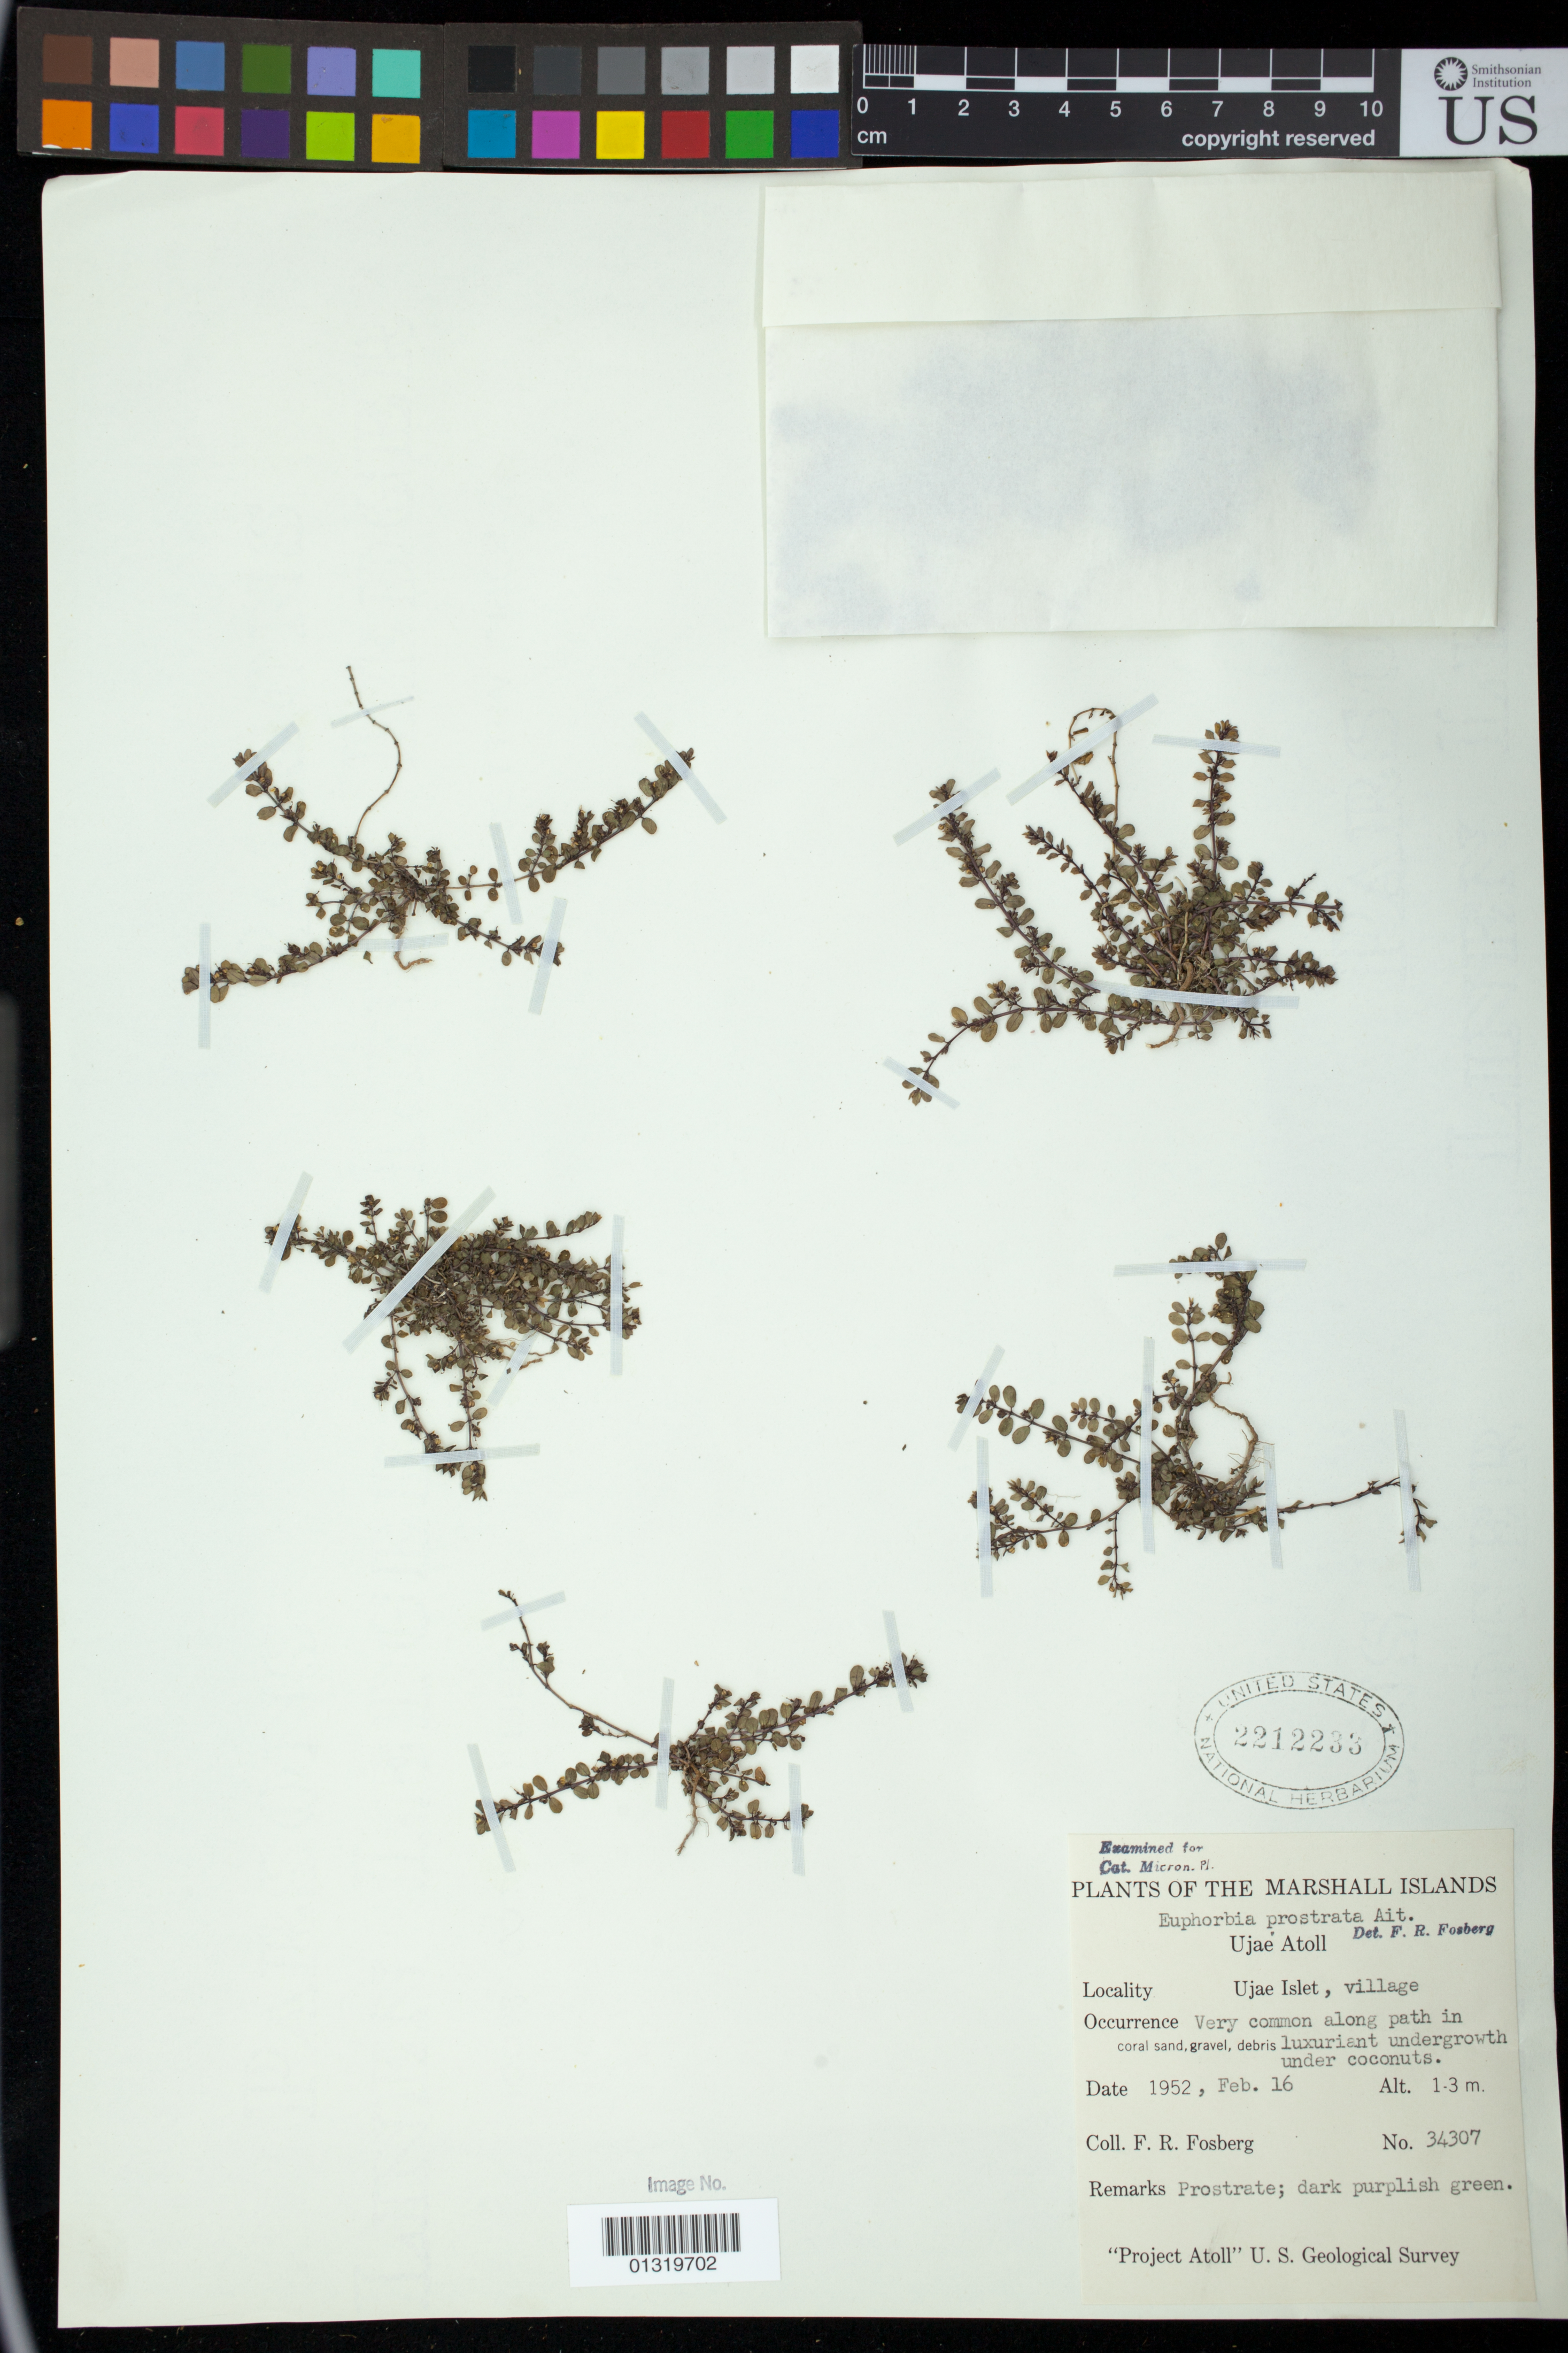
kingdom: Plantae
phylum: Tracheophyta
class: Magnoliopsida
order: Malpighiales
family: Euphorbiaceae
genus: Euphorbia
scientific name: Euphorbia prostrata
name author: Aiton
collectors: F. R. Fosberg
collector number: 34307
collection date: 1952-02-16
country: Marshall Islands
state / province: Ujae Atoll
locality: Ujae Islet, village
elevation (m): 1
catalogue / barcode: US 2212233